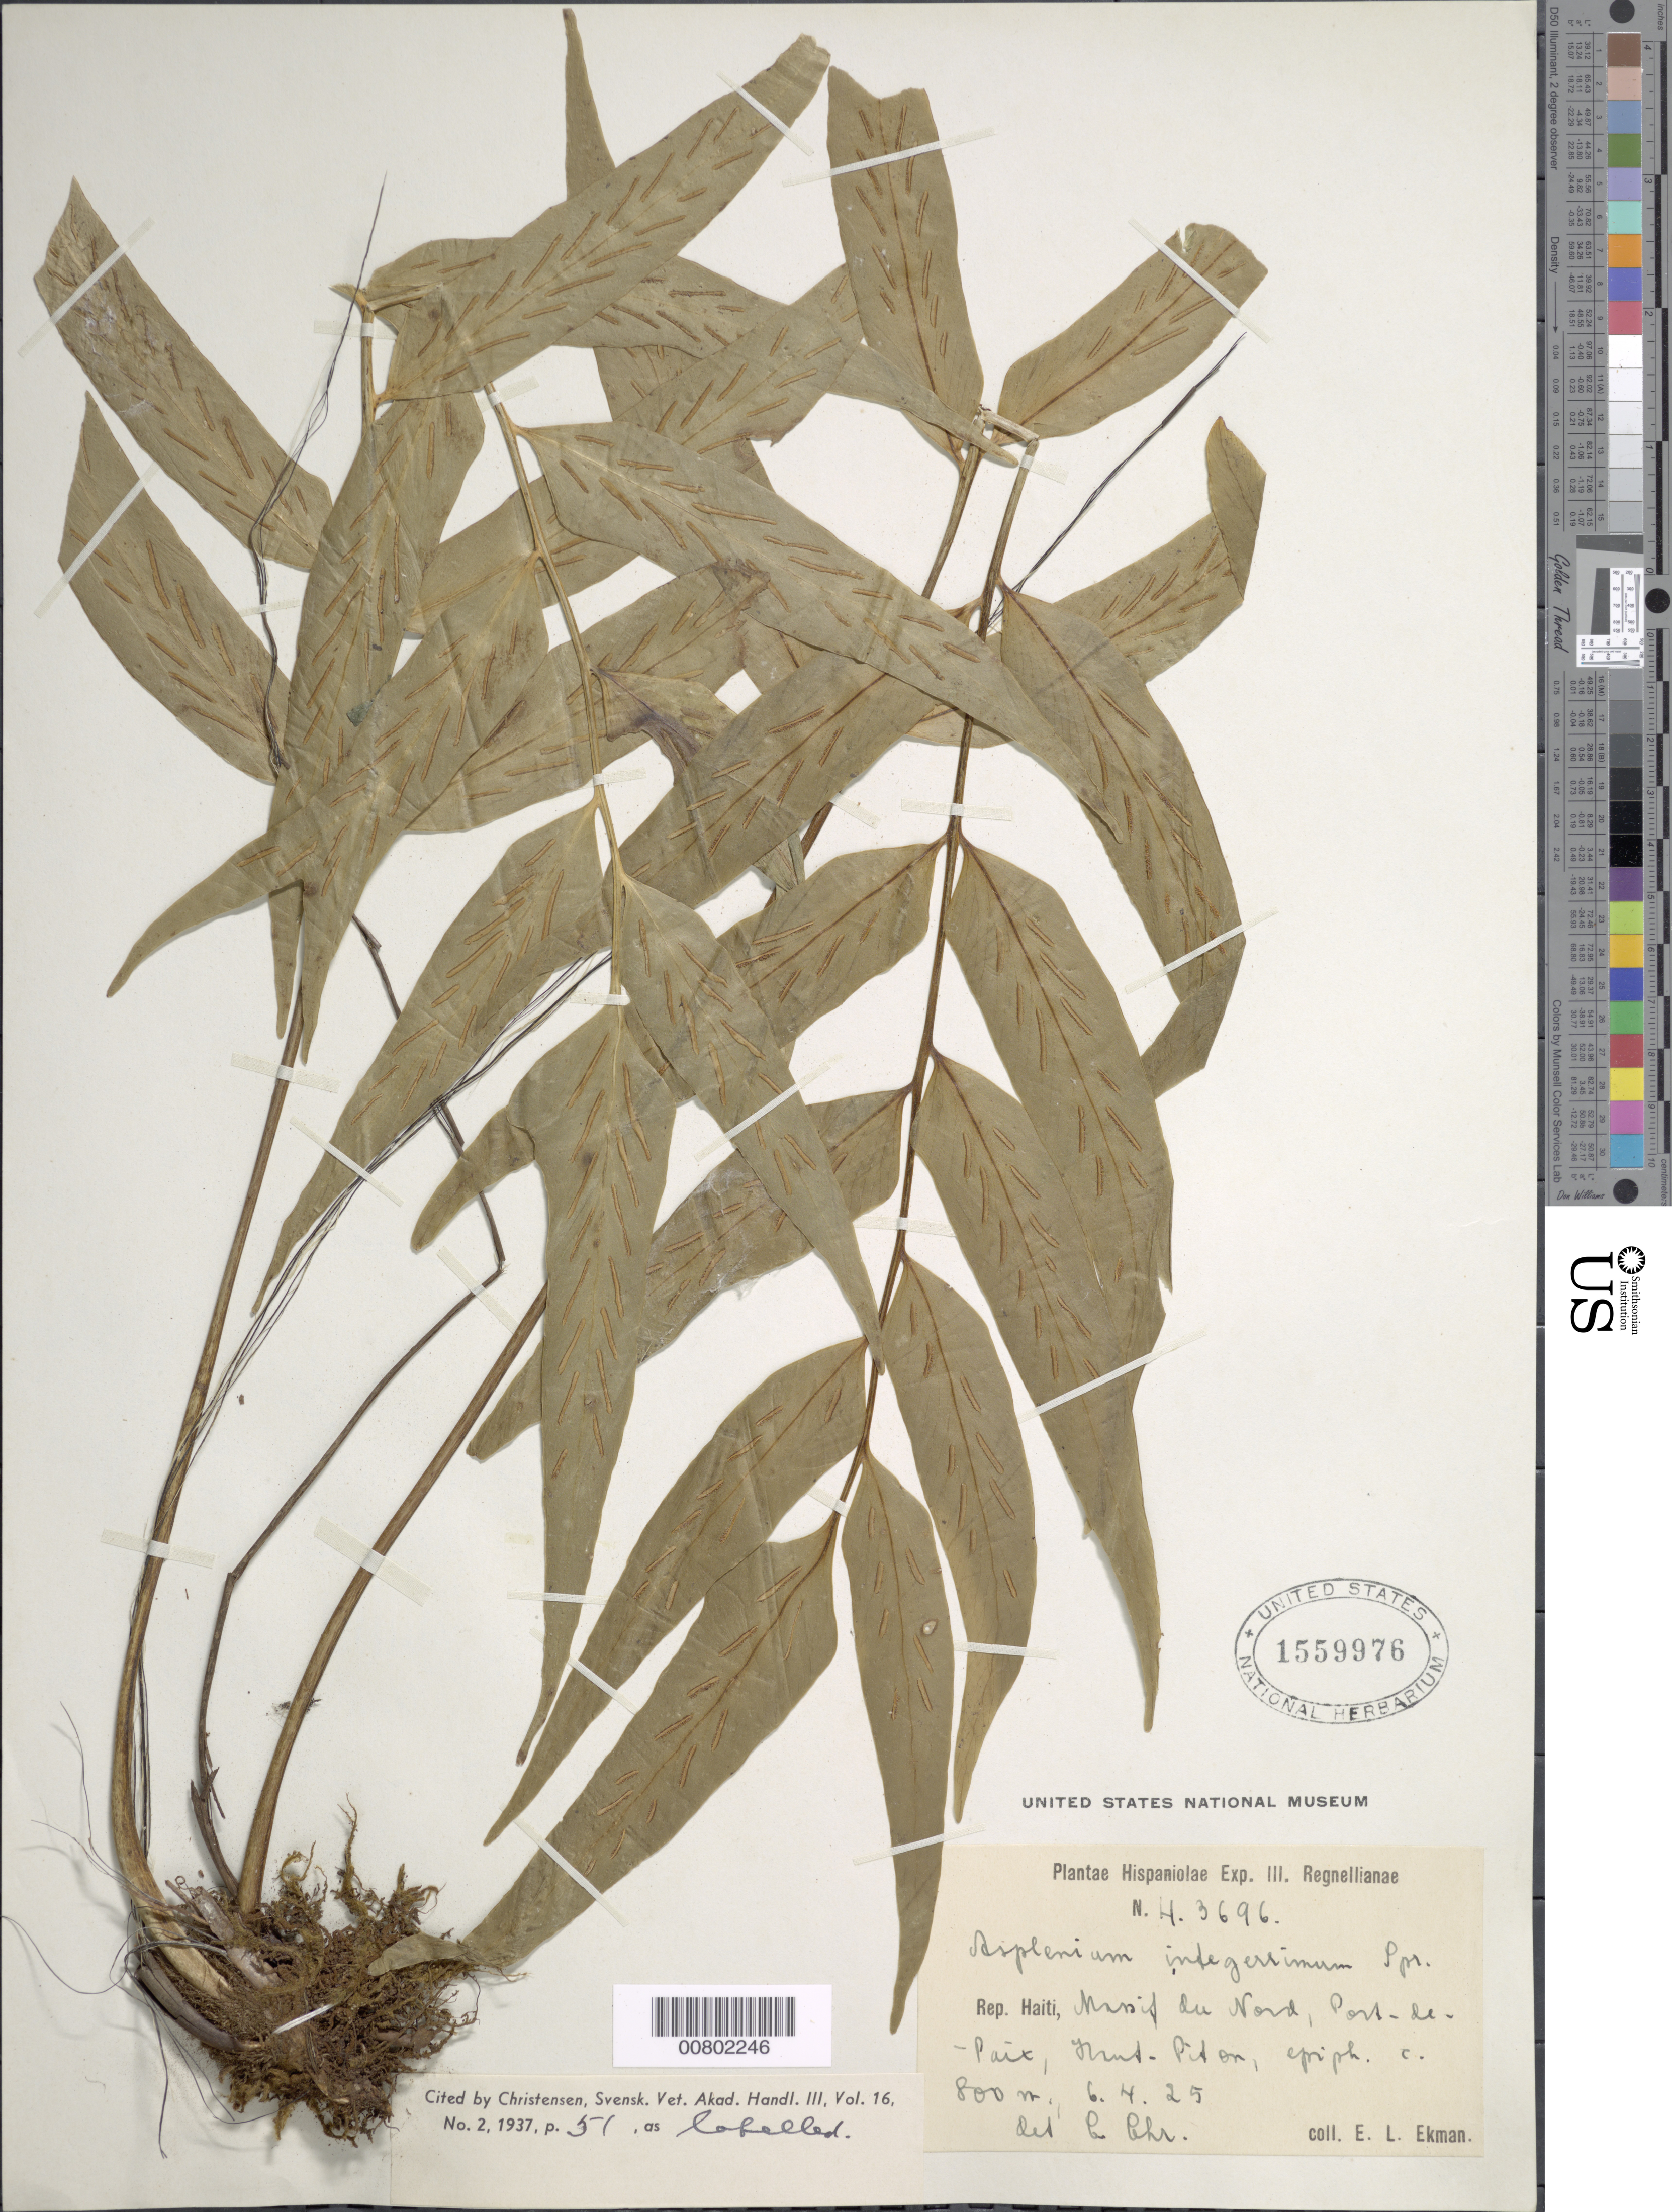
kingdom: Plantae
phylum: Tracheophyta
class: Polypodiopsida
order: Polypodiales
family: Aspleniaceae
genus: Asplenium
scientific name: Asplenium juglandifolium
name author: Lam.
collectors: E. L. Ekman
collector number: H 3696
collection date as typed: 06 Apr 1925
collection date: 1925-04-06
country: Haiti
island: Hispaniola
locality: Massif du Nord, Port de Paix, Haut Piton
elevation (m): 800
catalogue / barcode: US 1559976